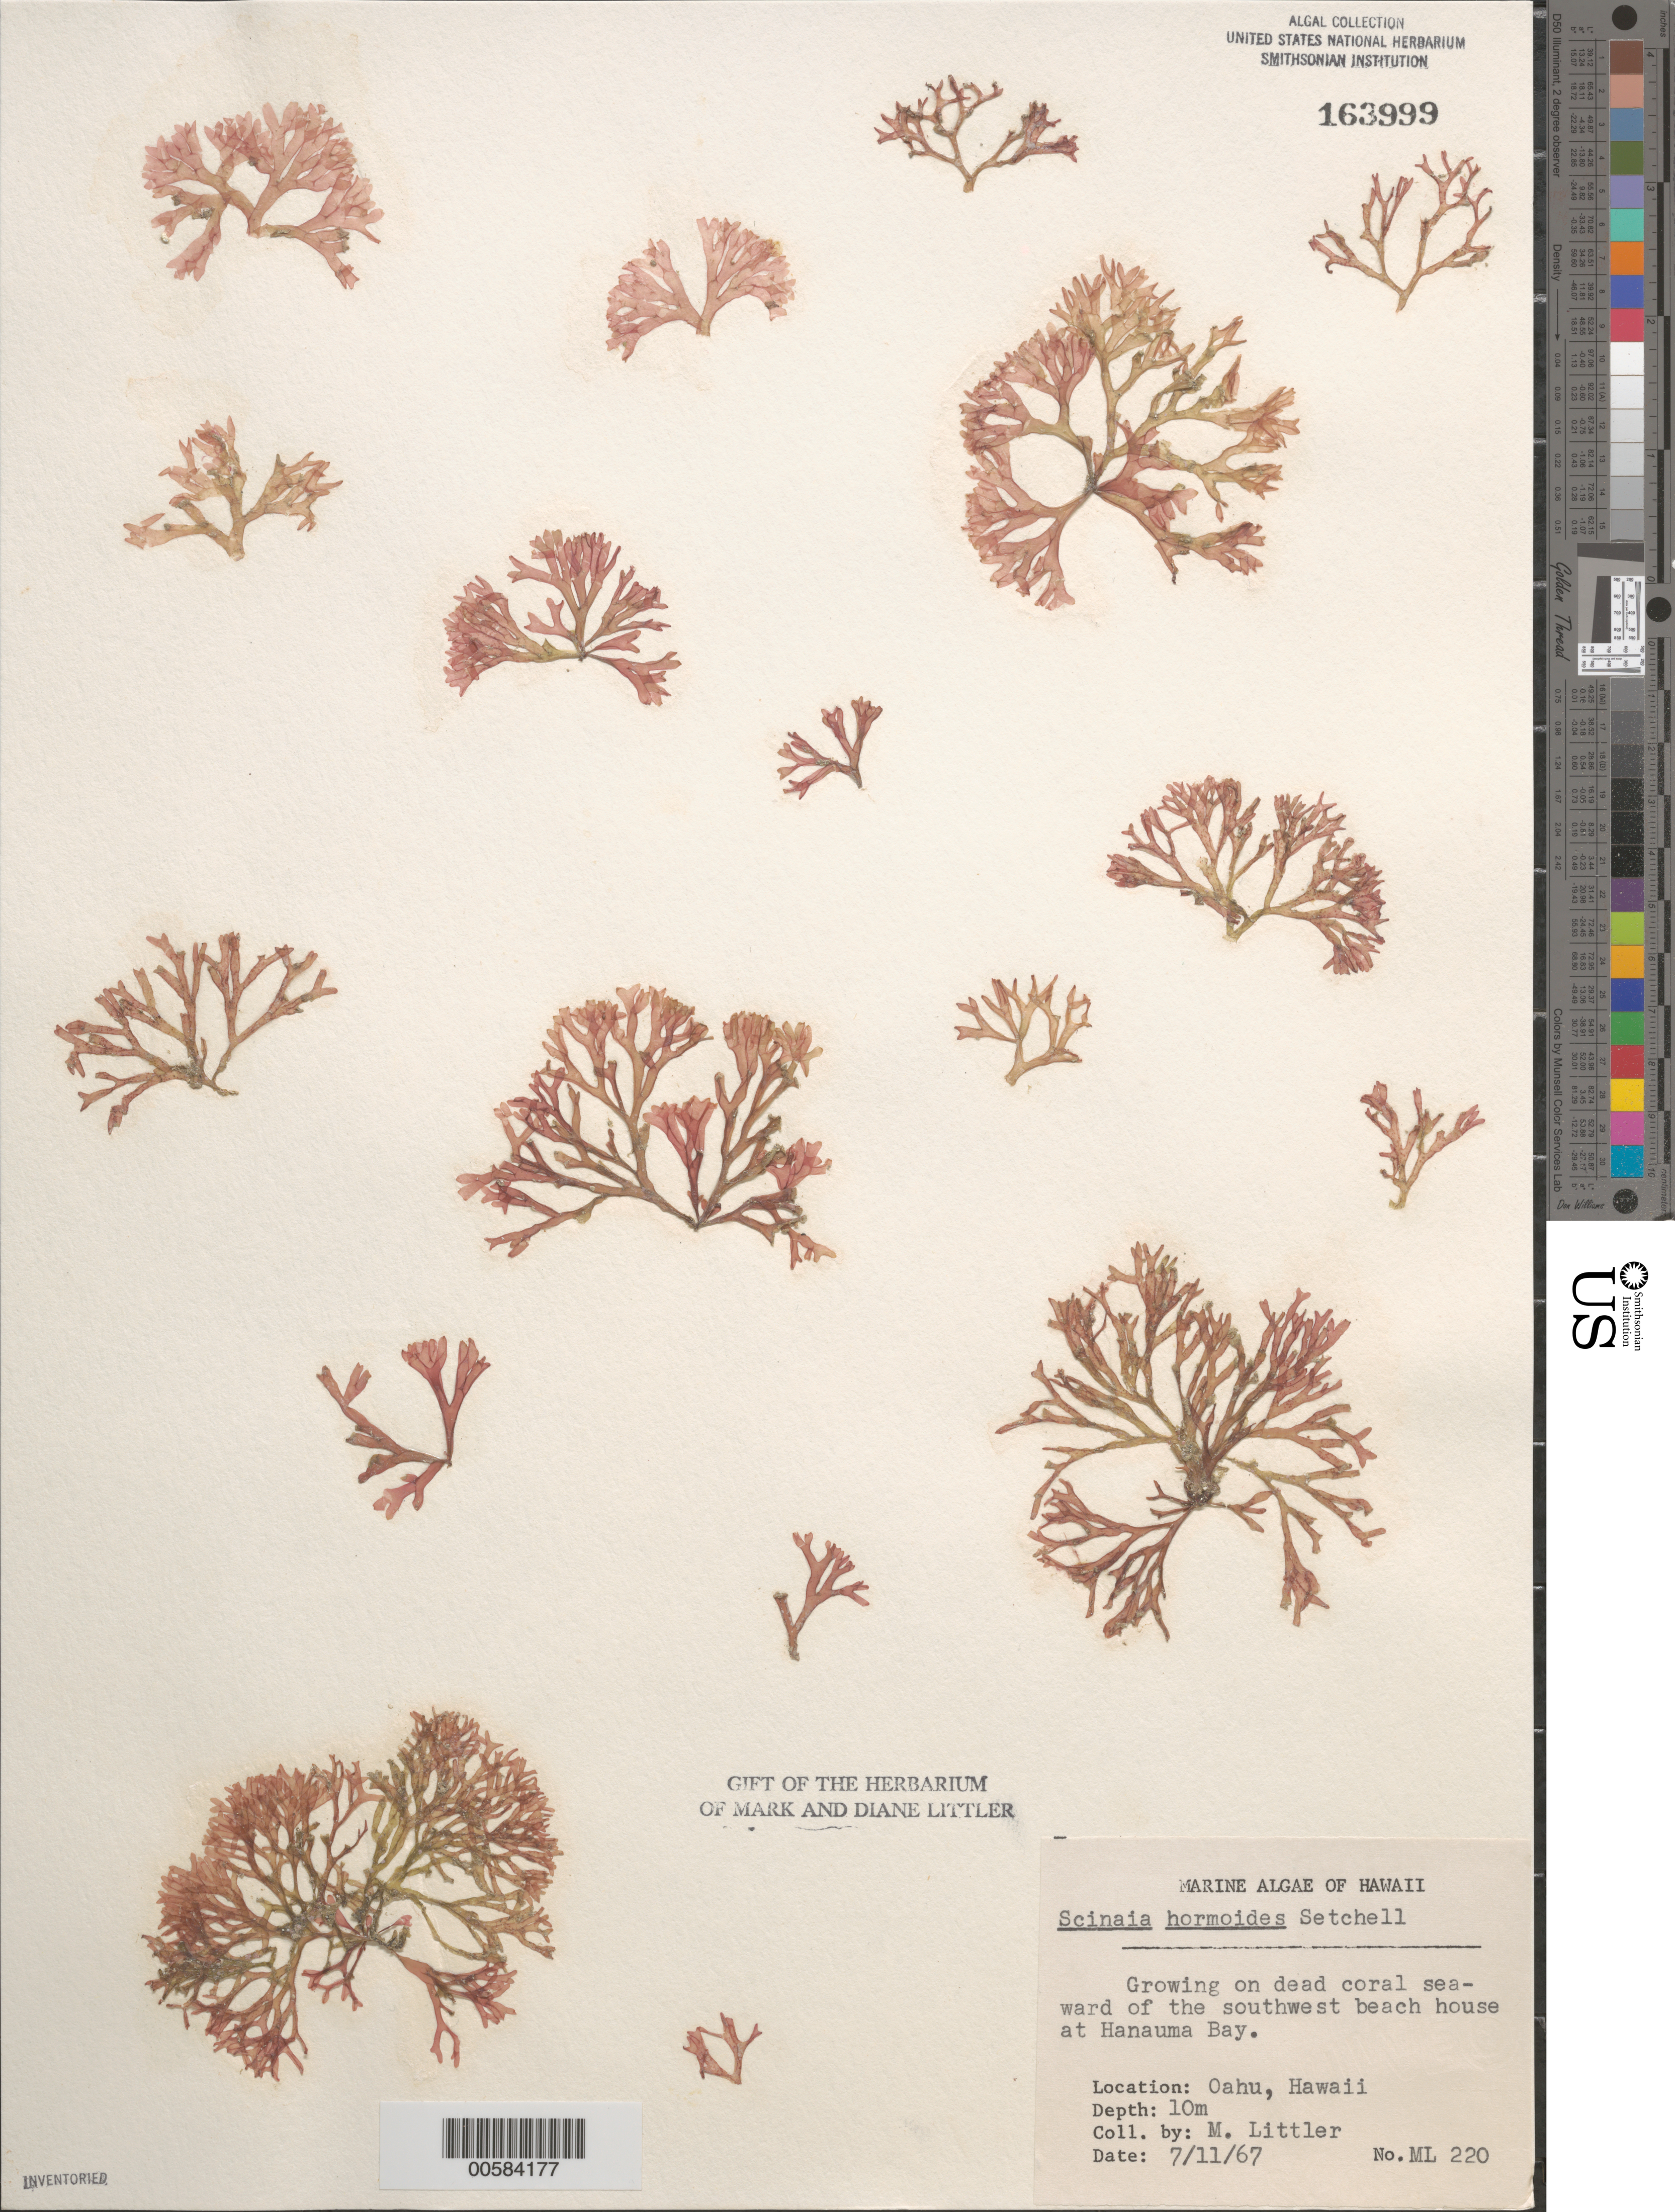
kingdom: Plantae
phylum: Rhodophyta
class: Florideophyceae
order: Nemaliales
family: Scinaiaceae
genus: Scinaia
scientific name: Scinaia hormoides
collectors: M. M. Littler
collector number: ML 220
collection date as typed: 11 Jul 1967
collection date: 1967-07-11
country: United States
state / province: Hawaii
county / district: Honolulu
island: Oahu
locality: Hanauma Bay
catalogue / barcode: US 163999